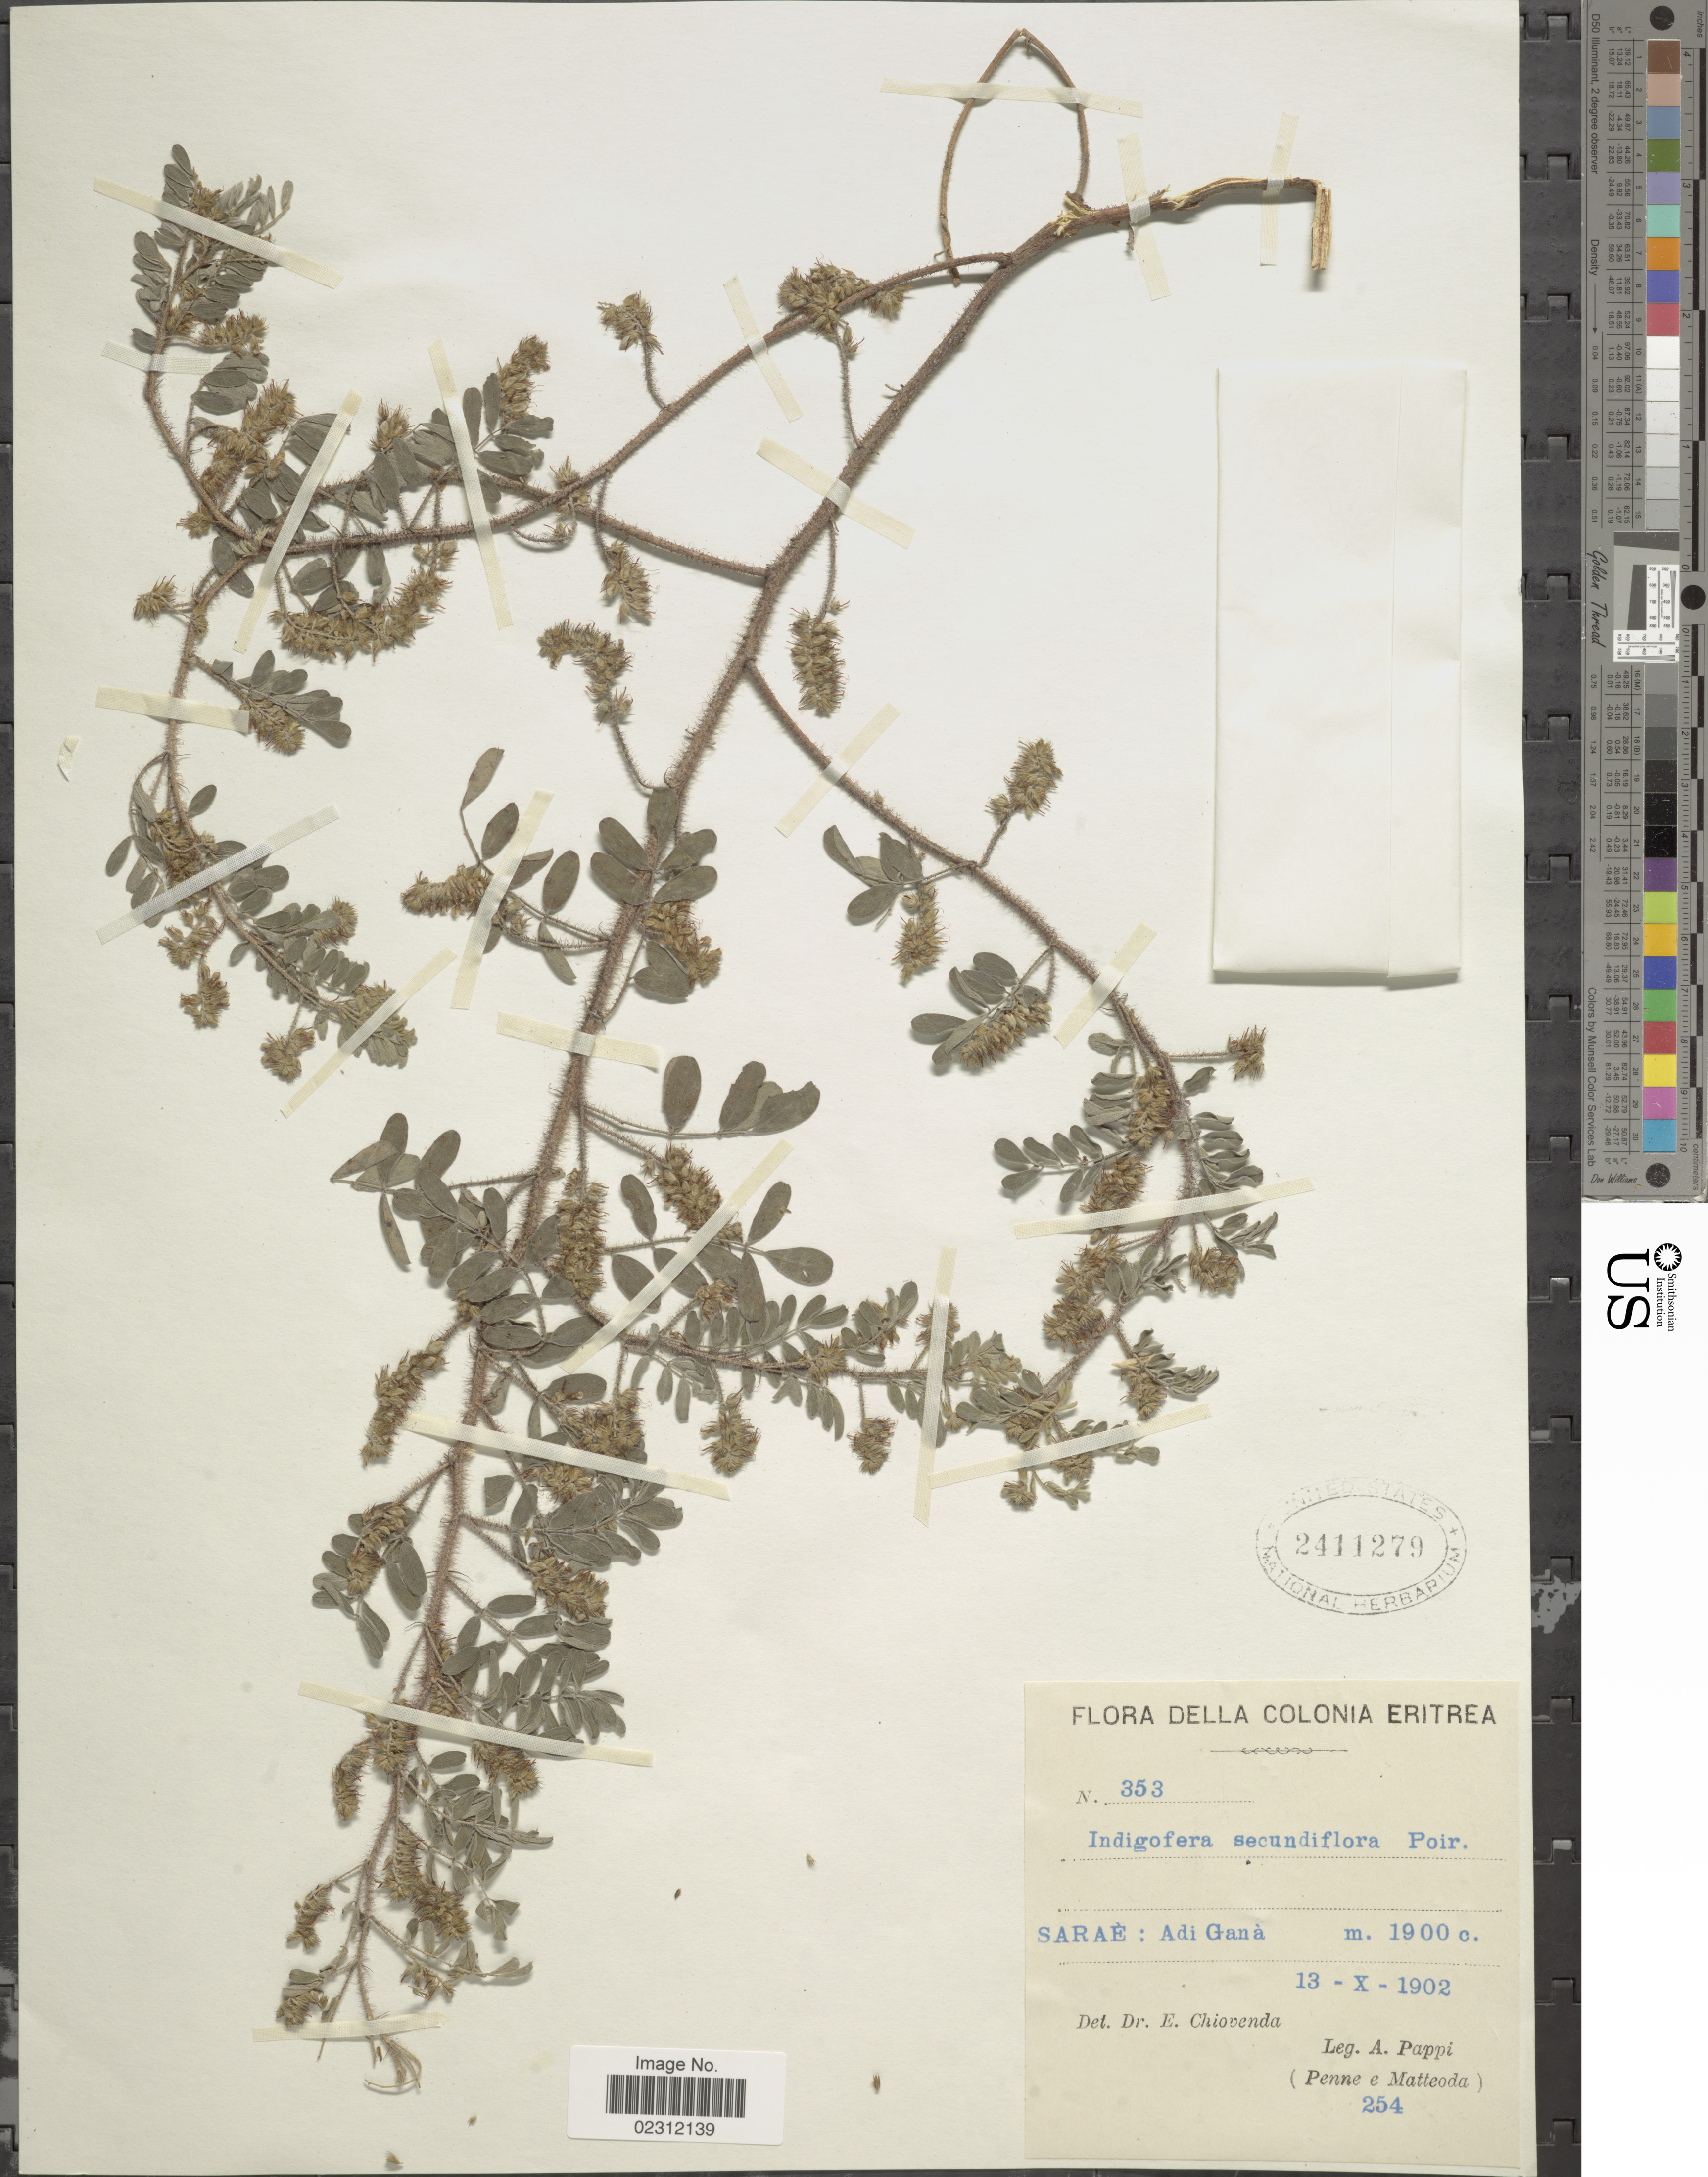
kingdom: Plantae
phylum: Tracheophyta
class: Magnoliopsida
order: Fabales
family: Fabaceae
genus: Indigofera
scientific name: Indigofera secundiflora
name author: Poir.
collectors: A. Pappi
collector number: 353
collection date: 1902-10-13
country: Eritrea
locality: Sarae: Adi Gana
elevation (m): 1900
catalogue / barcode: US 2411279